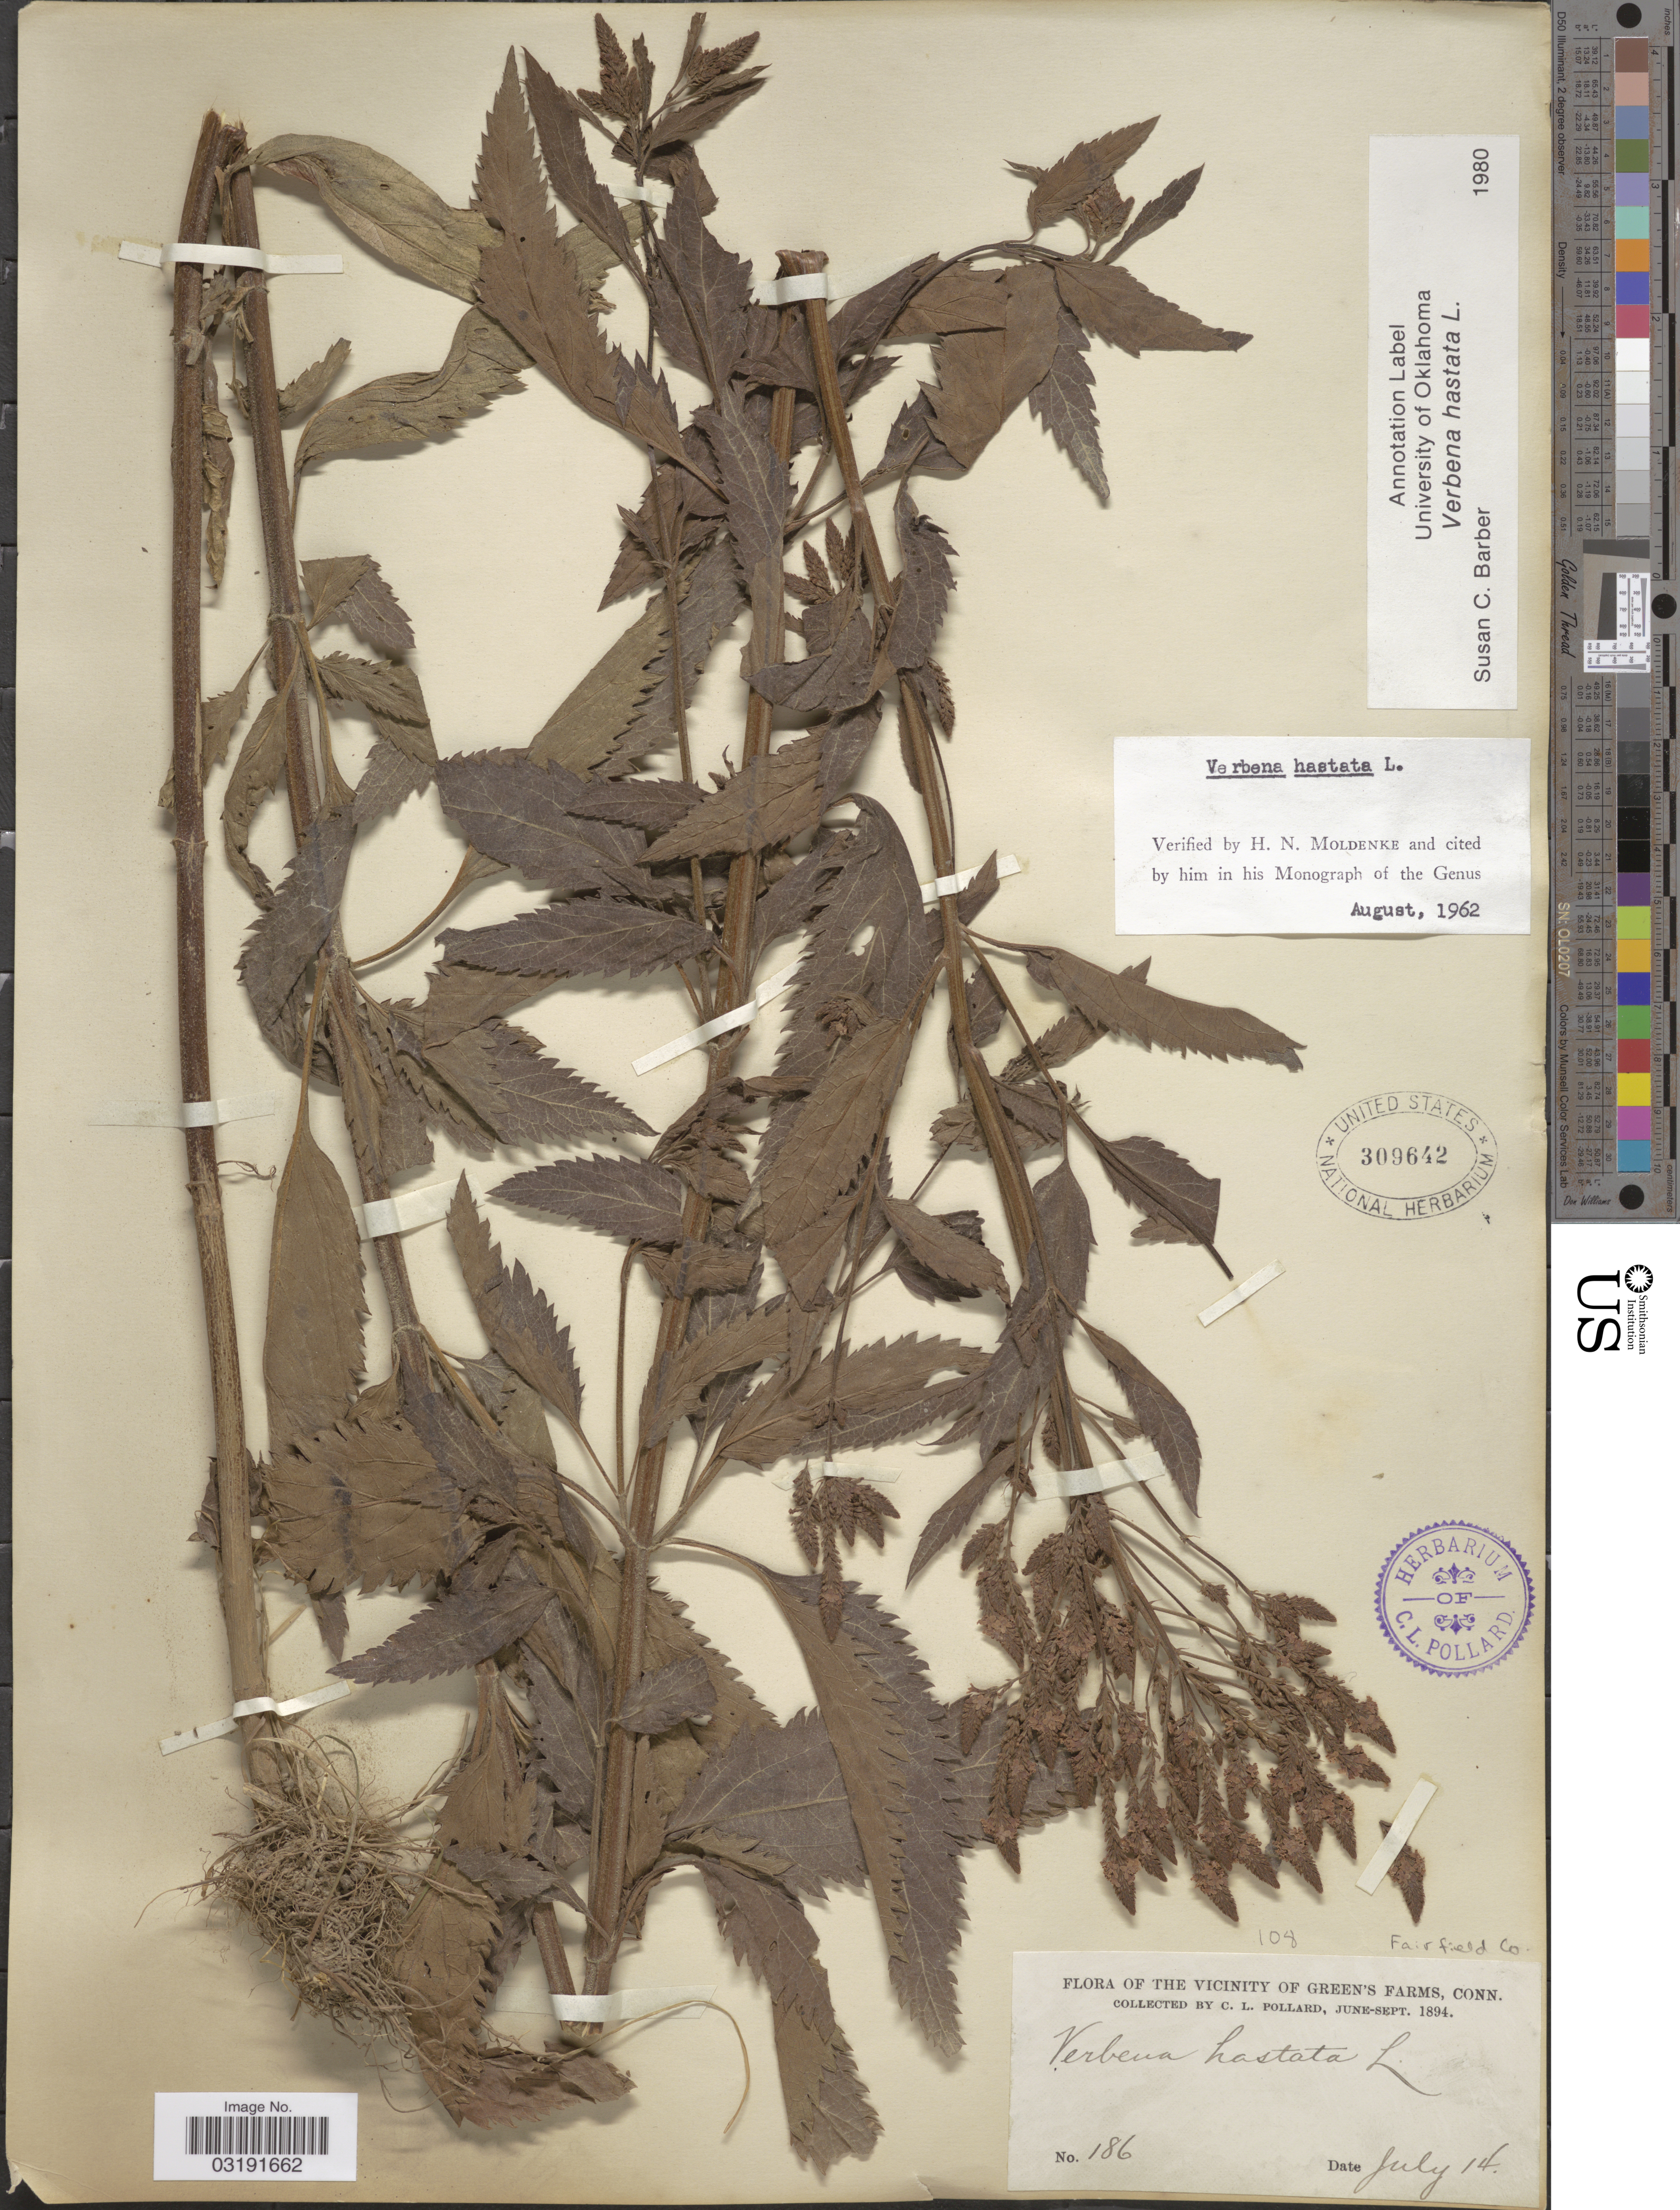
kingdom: Plantae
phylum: Tracheophyta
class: Magnoliopsida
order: Lamiales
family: Verbenaceae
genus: Verbena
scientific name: Verbena hastata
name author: L.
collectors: C. L. Pollard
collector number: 186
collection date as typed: Transcribed d/m/y: /7/14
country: United States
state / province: Connecticut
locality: The Vicinity of Green's Farm, Fairfield Co.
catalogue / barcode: US 309642